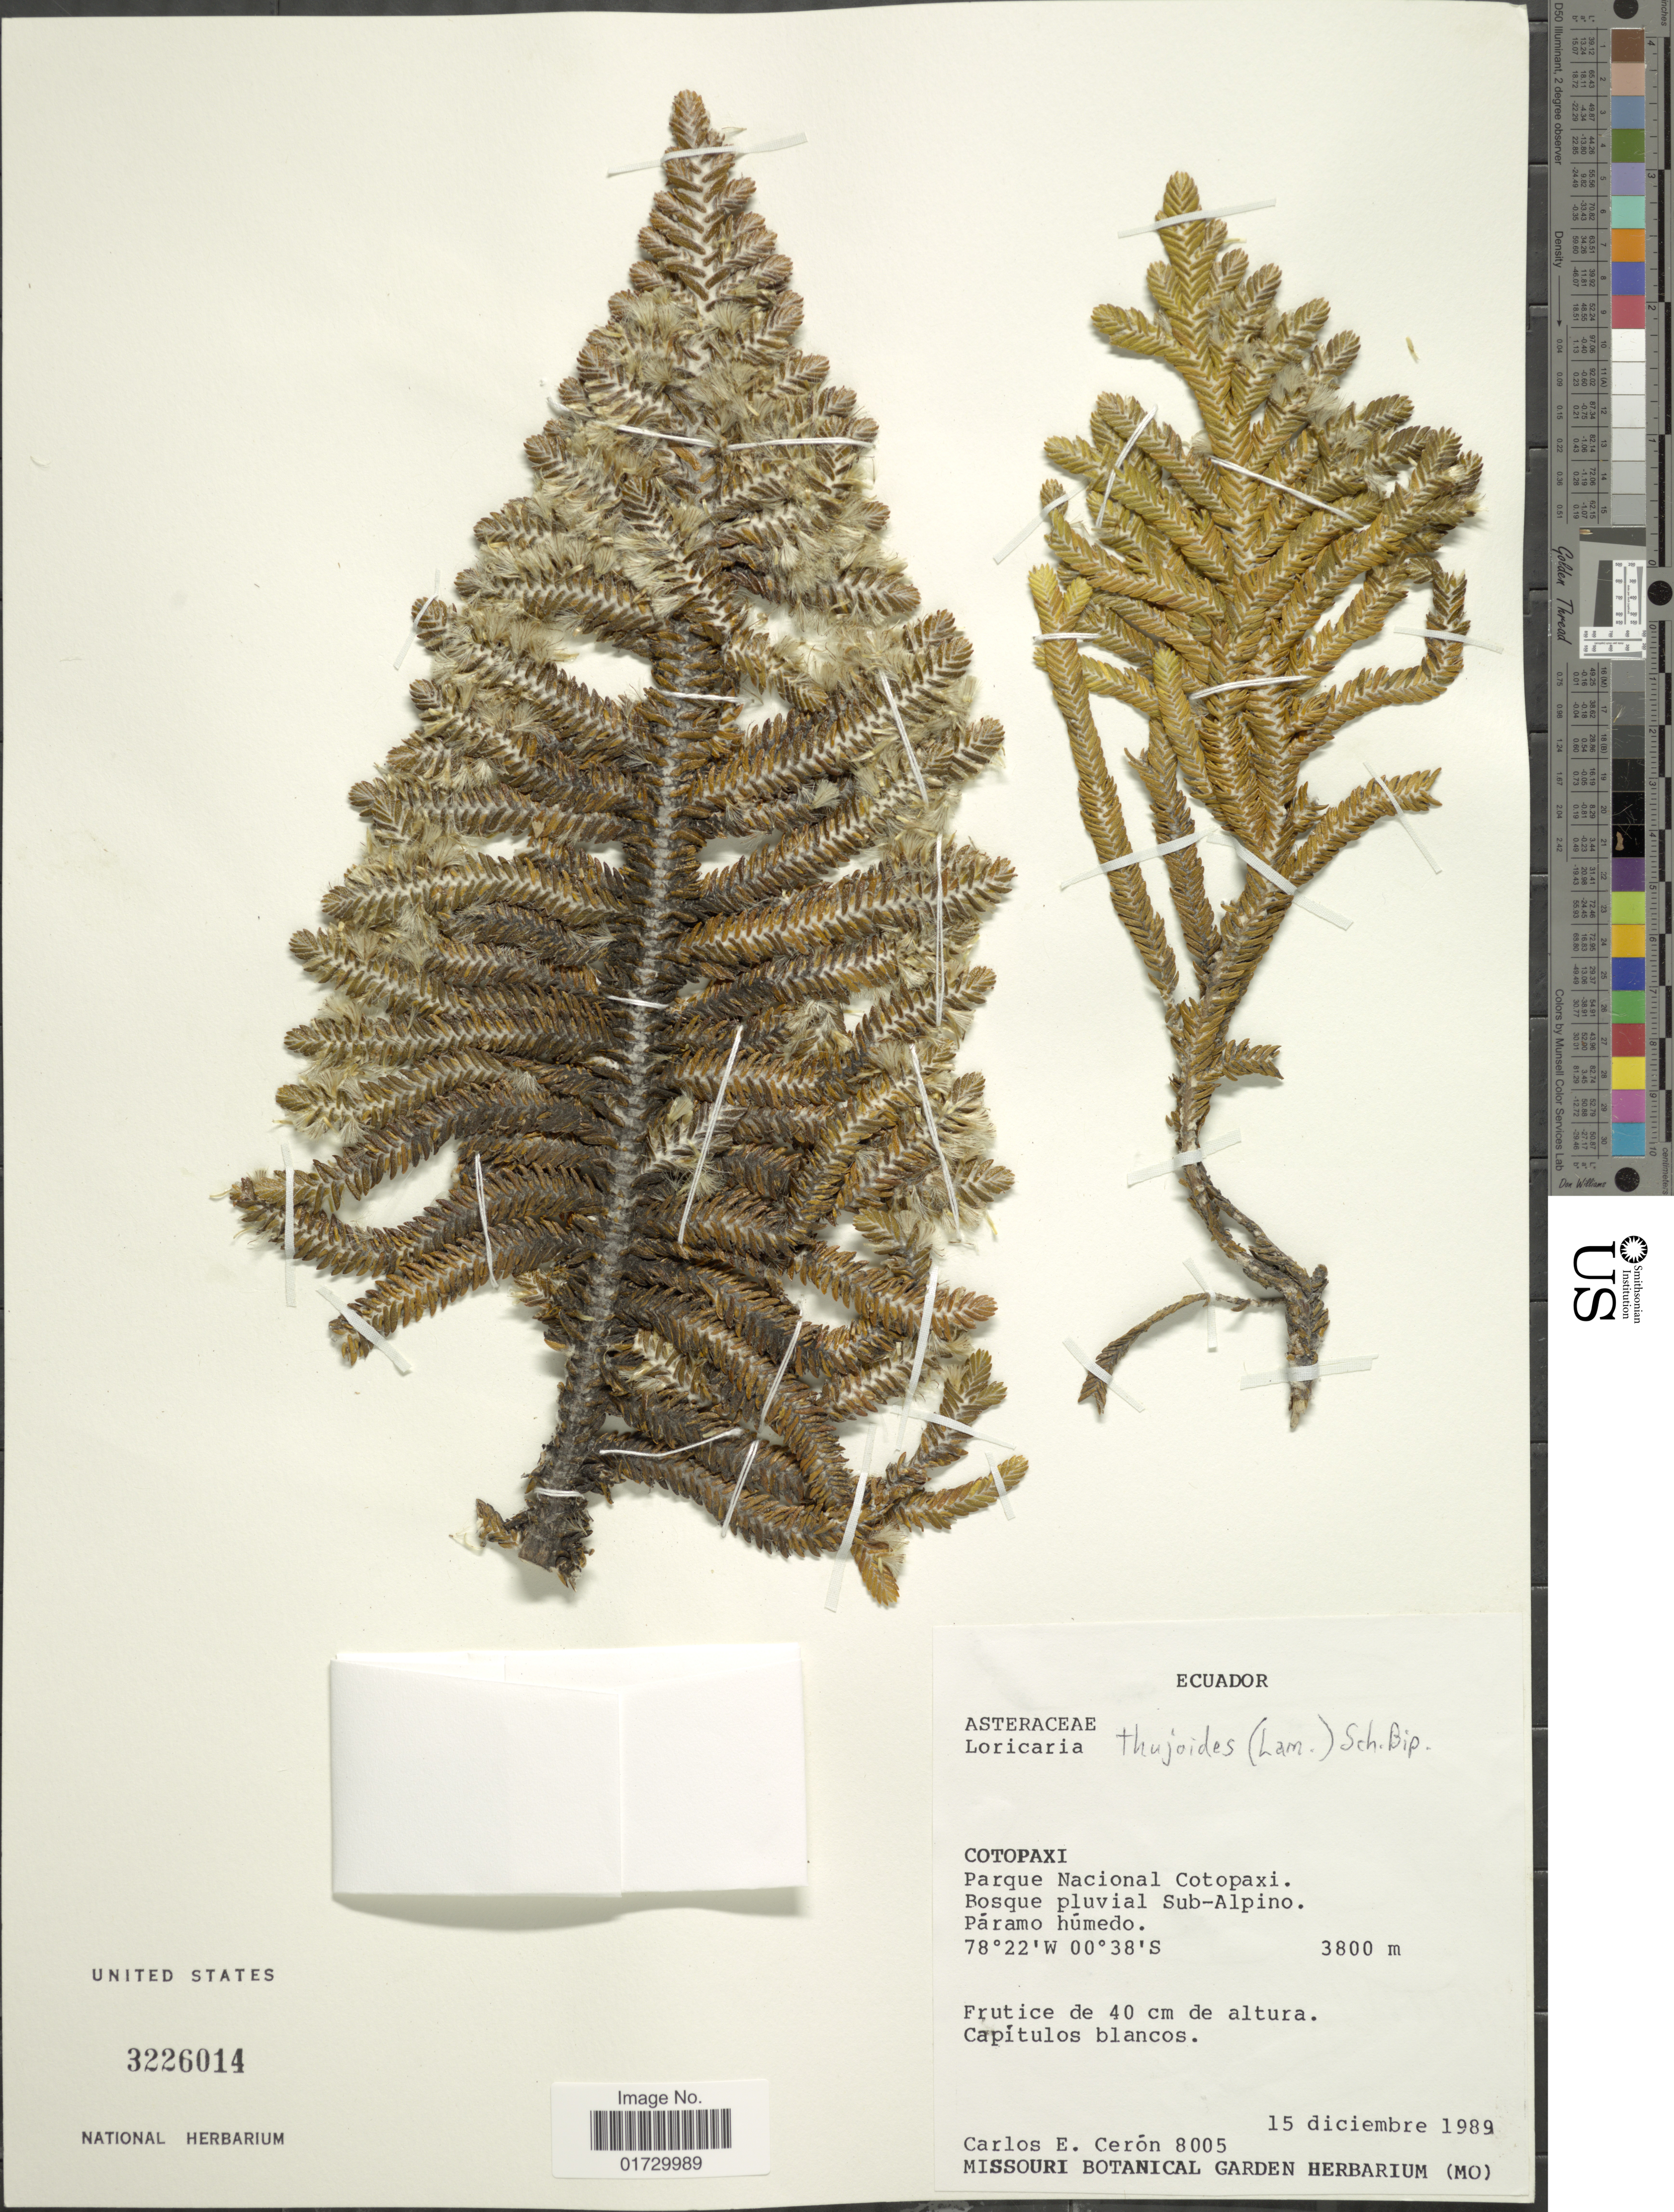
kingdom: Plantae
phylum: Tracheophyta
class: Magnoliopsida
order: Asterales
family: Asteraceae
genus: Loricaria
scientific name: Loricaria thuyoides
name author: (Lam.) Sch. Bip.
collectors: C. E. Cerón M.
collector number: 8005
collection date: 1989-12-15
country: Ecuador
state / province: Cotopaxi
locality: Parque Nacional Cotopaxi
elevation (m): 3800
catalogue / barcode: US 3226014